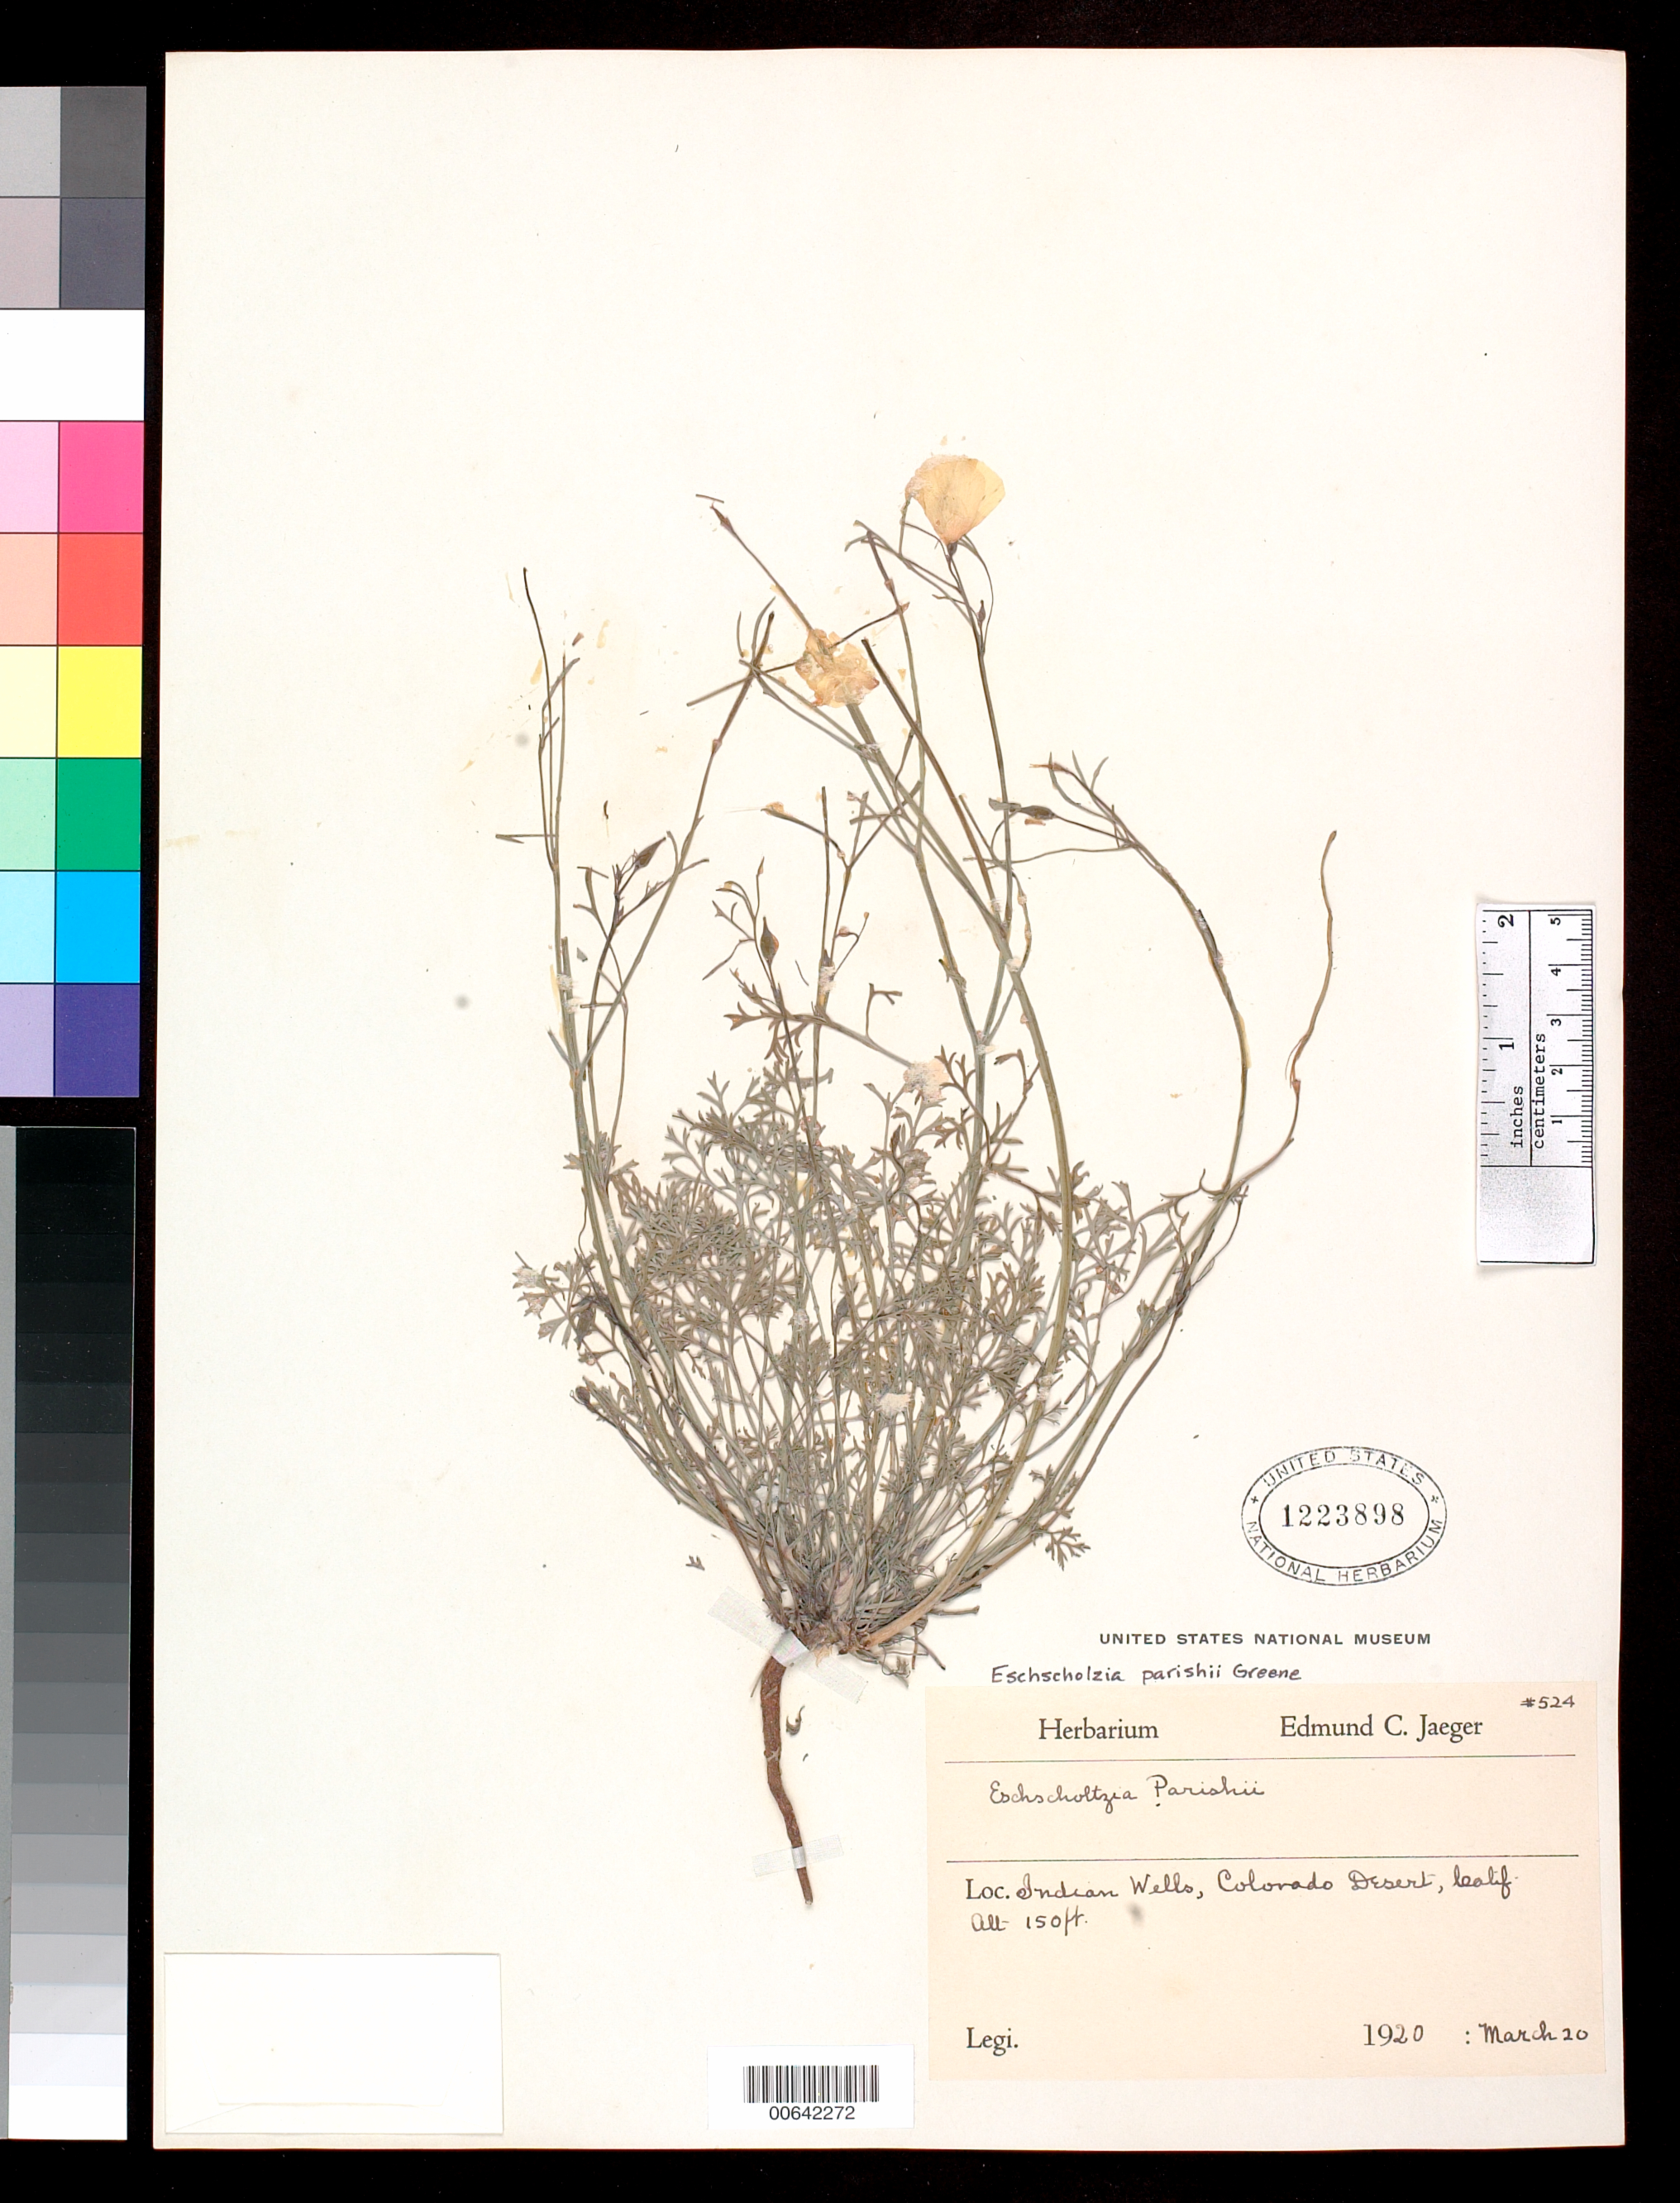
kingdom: Plantae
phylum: Tracheophyta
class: Magnoliopsida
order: Ranunculales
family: Papaveraceae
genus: Eschscholzia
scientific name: Eschscholzia parishii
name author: Greene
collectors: E. Jaeger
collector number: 524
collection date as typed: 20 Mar 1920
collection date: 1920-03-20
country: United States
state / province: California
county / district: Riverside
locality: Indian Wells, Colorado Desert.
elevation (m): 46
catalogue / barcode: US 1223898